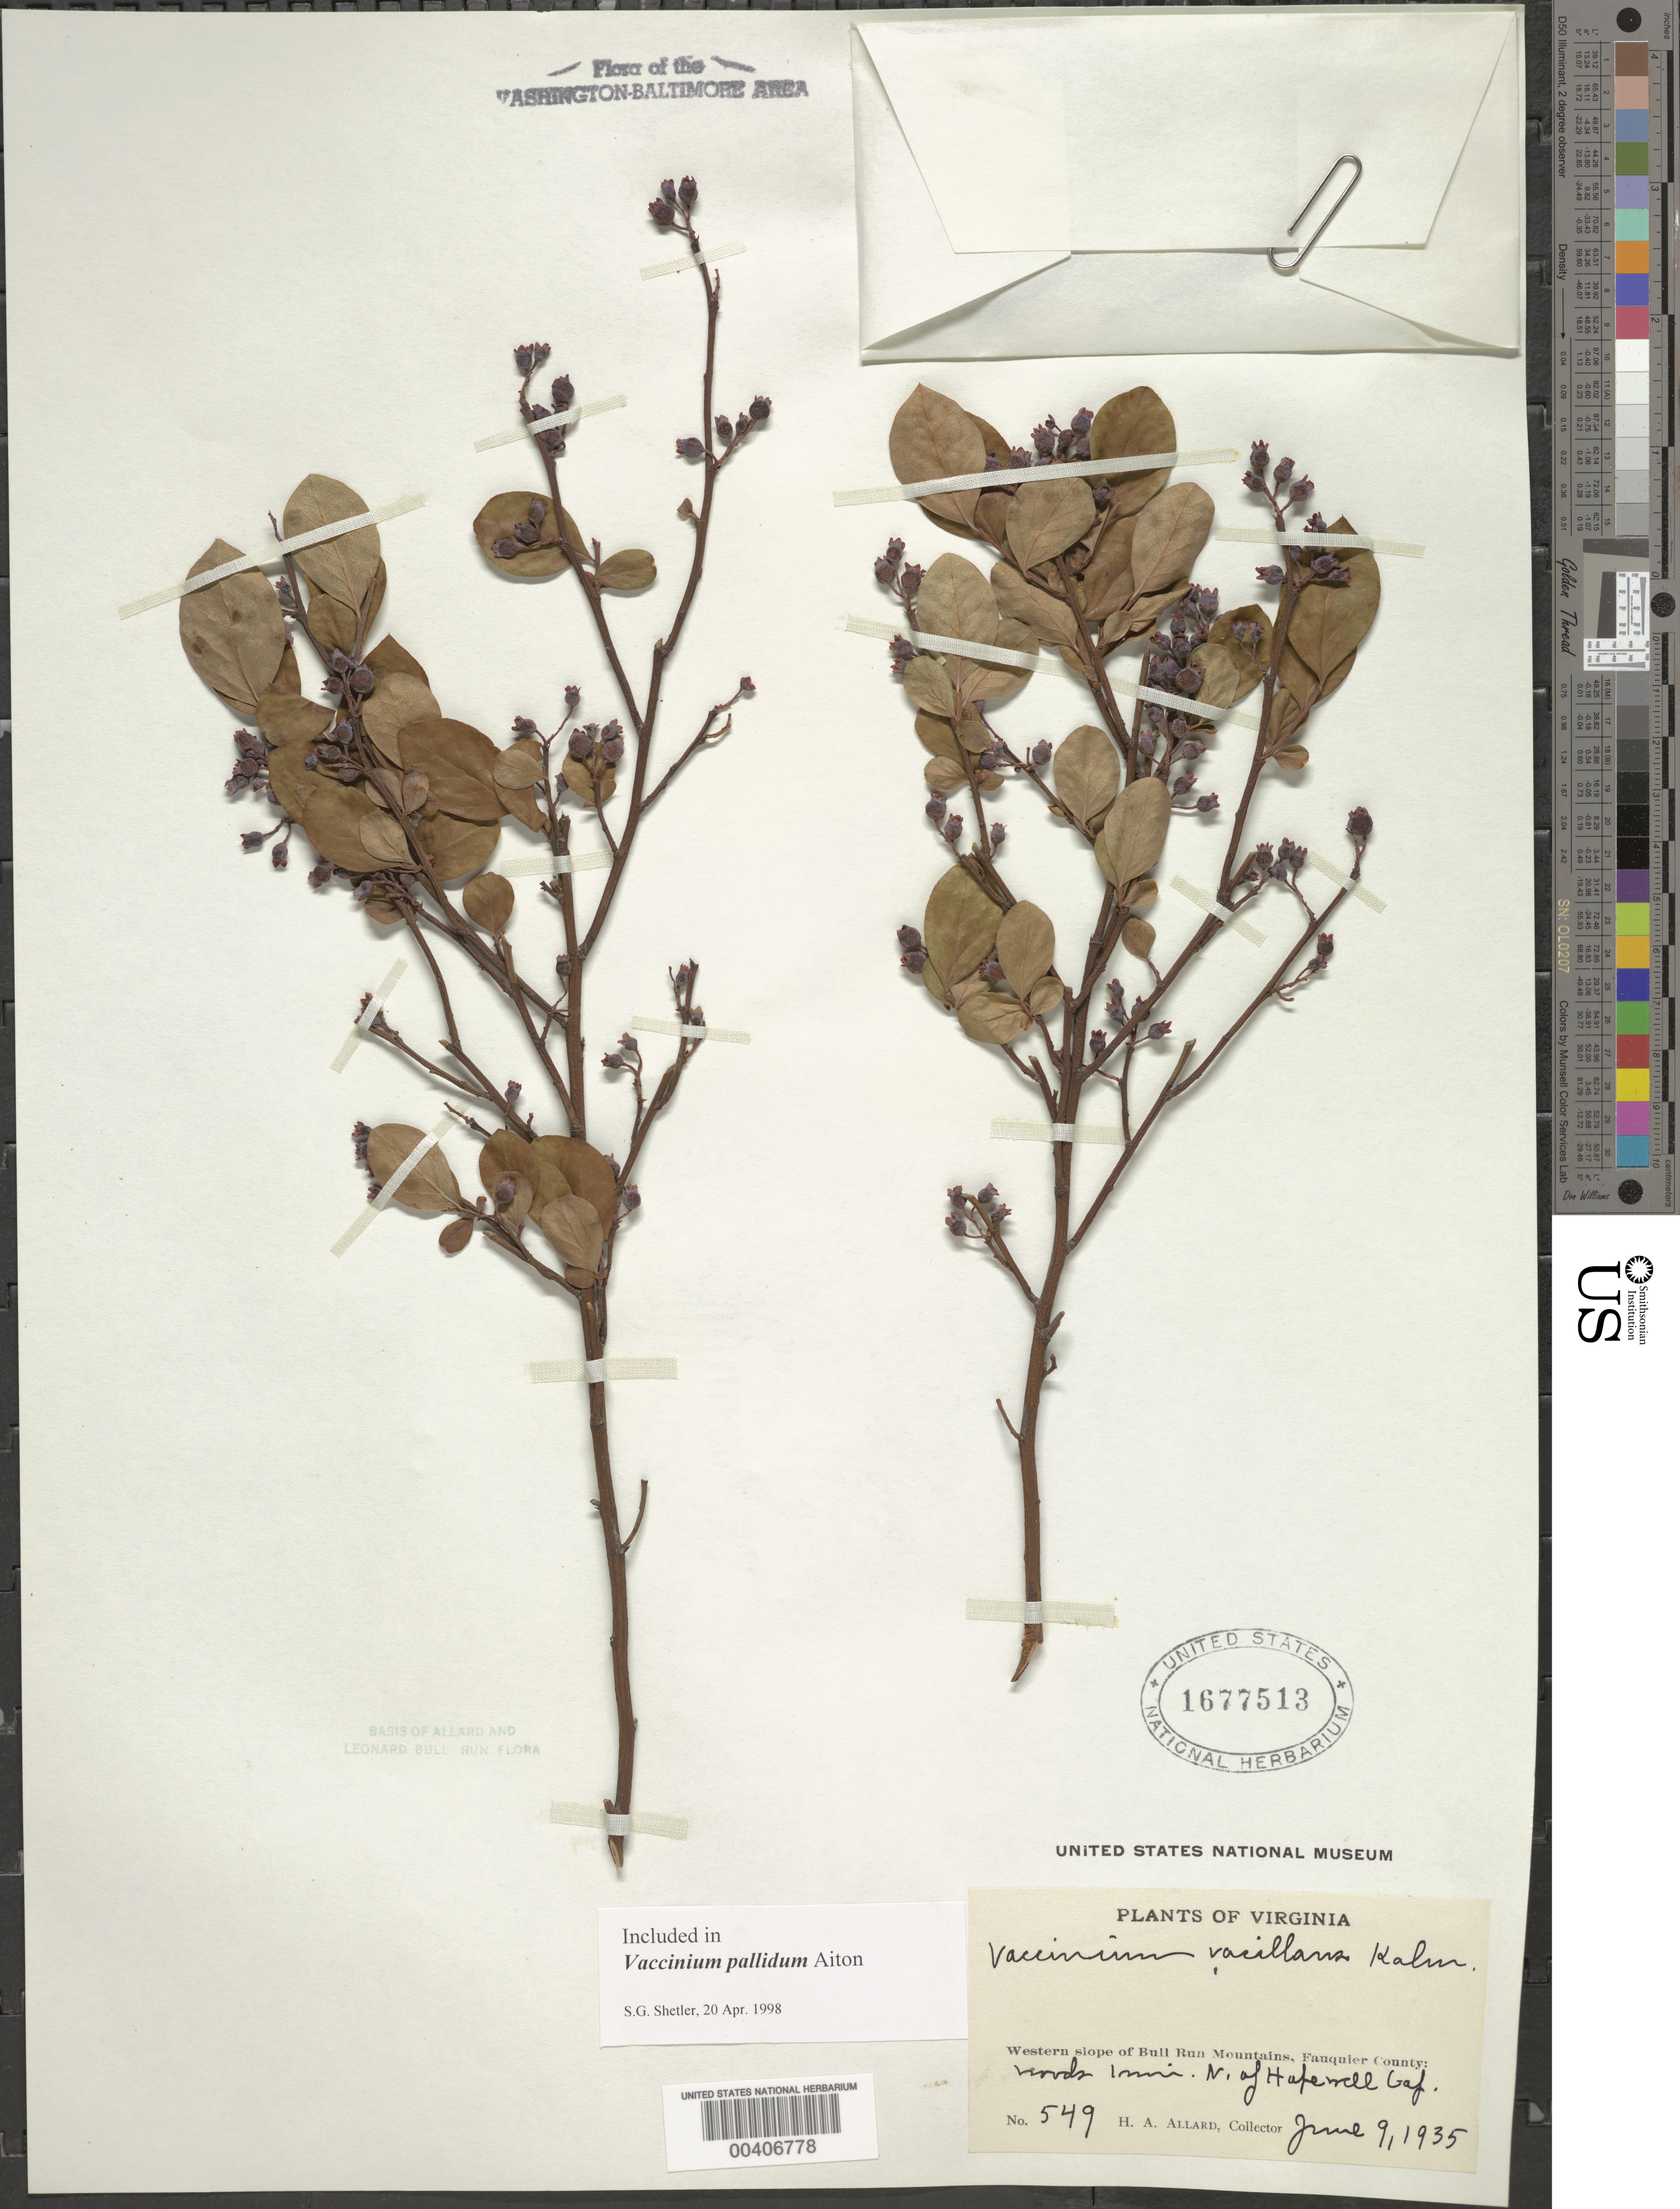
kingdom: Plantae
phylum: Tracheophyta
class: Magnoliopsida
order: Ericales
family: Ericaceae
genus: Vaccinium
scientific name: Vaccinium pallidum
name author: Aiton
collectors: H. A. Allard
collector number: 549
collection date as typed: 09 Jun 1935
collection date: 1935-06-09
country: United States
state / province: Virginia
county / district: Fauquier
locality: North of Hopewell Gap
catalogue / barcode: US 1677513